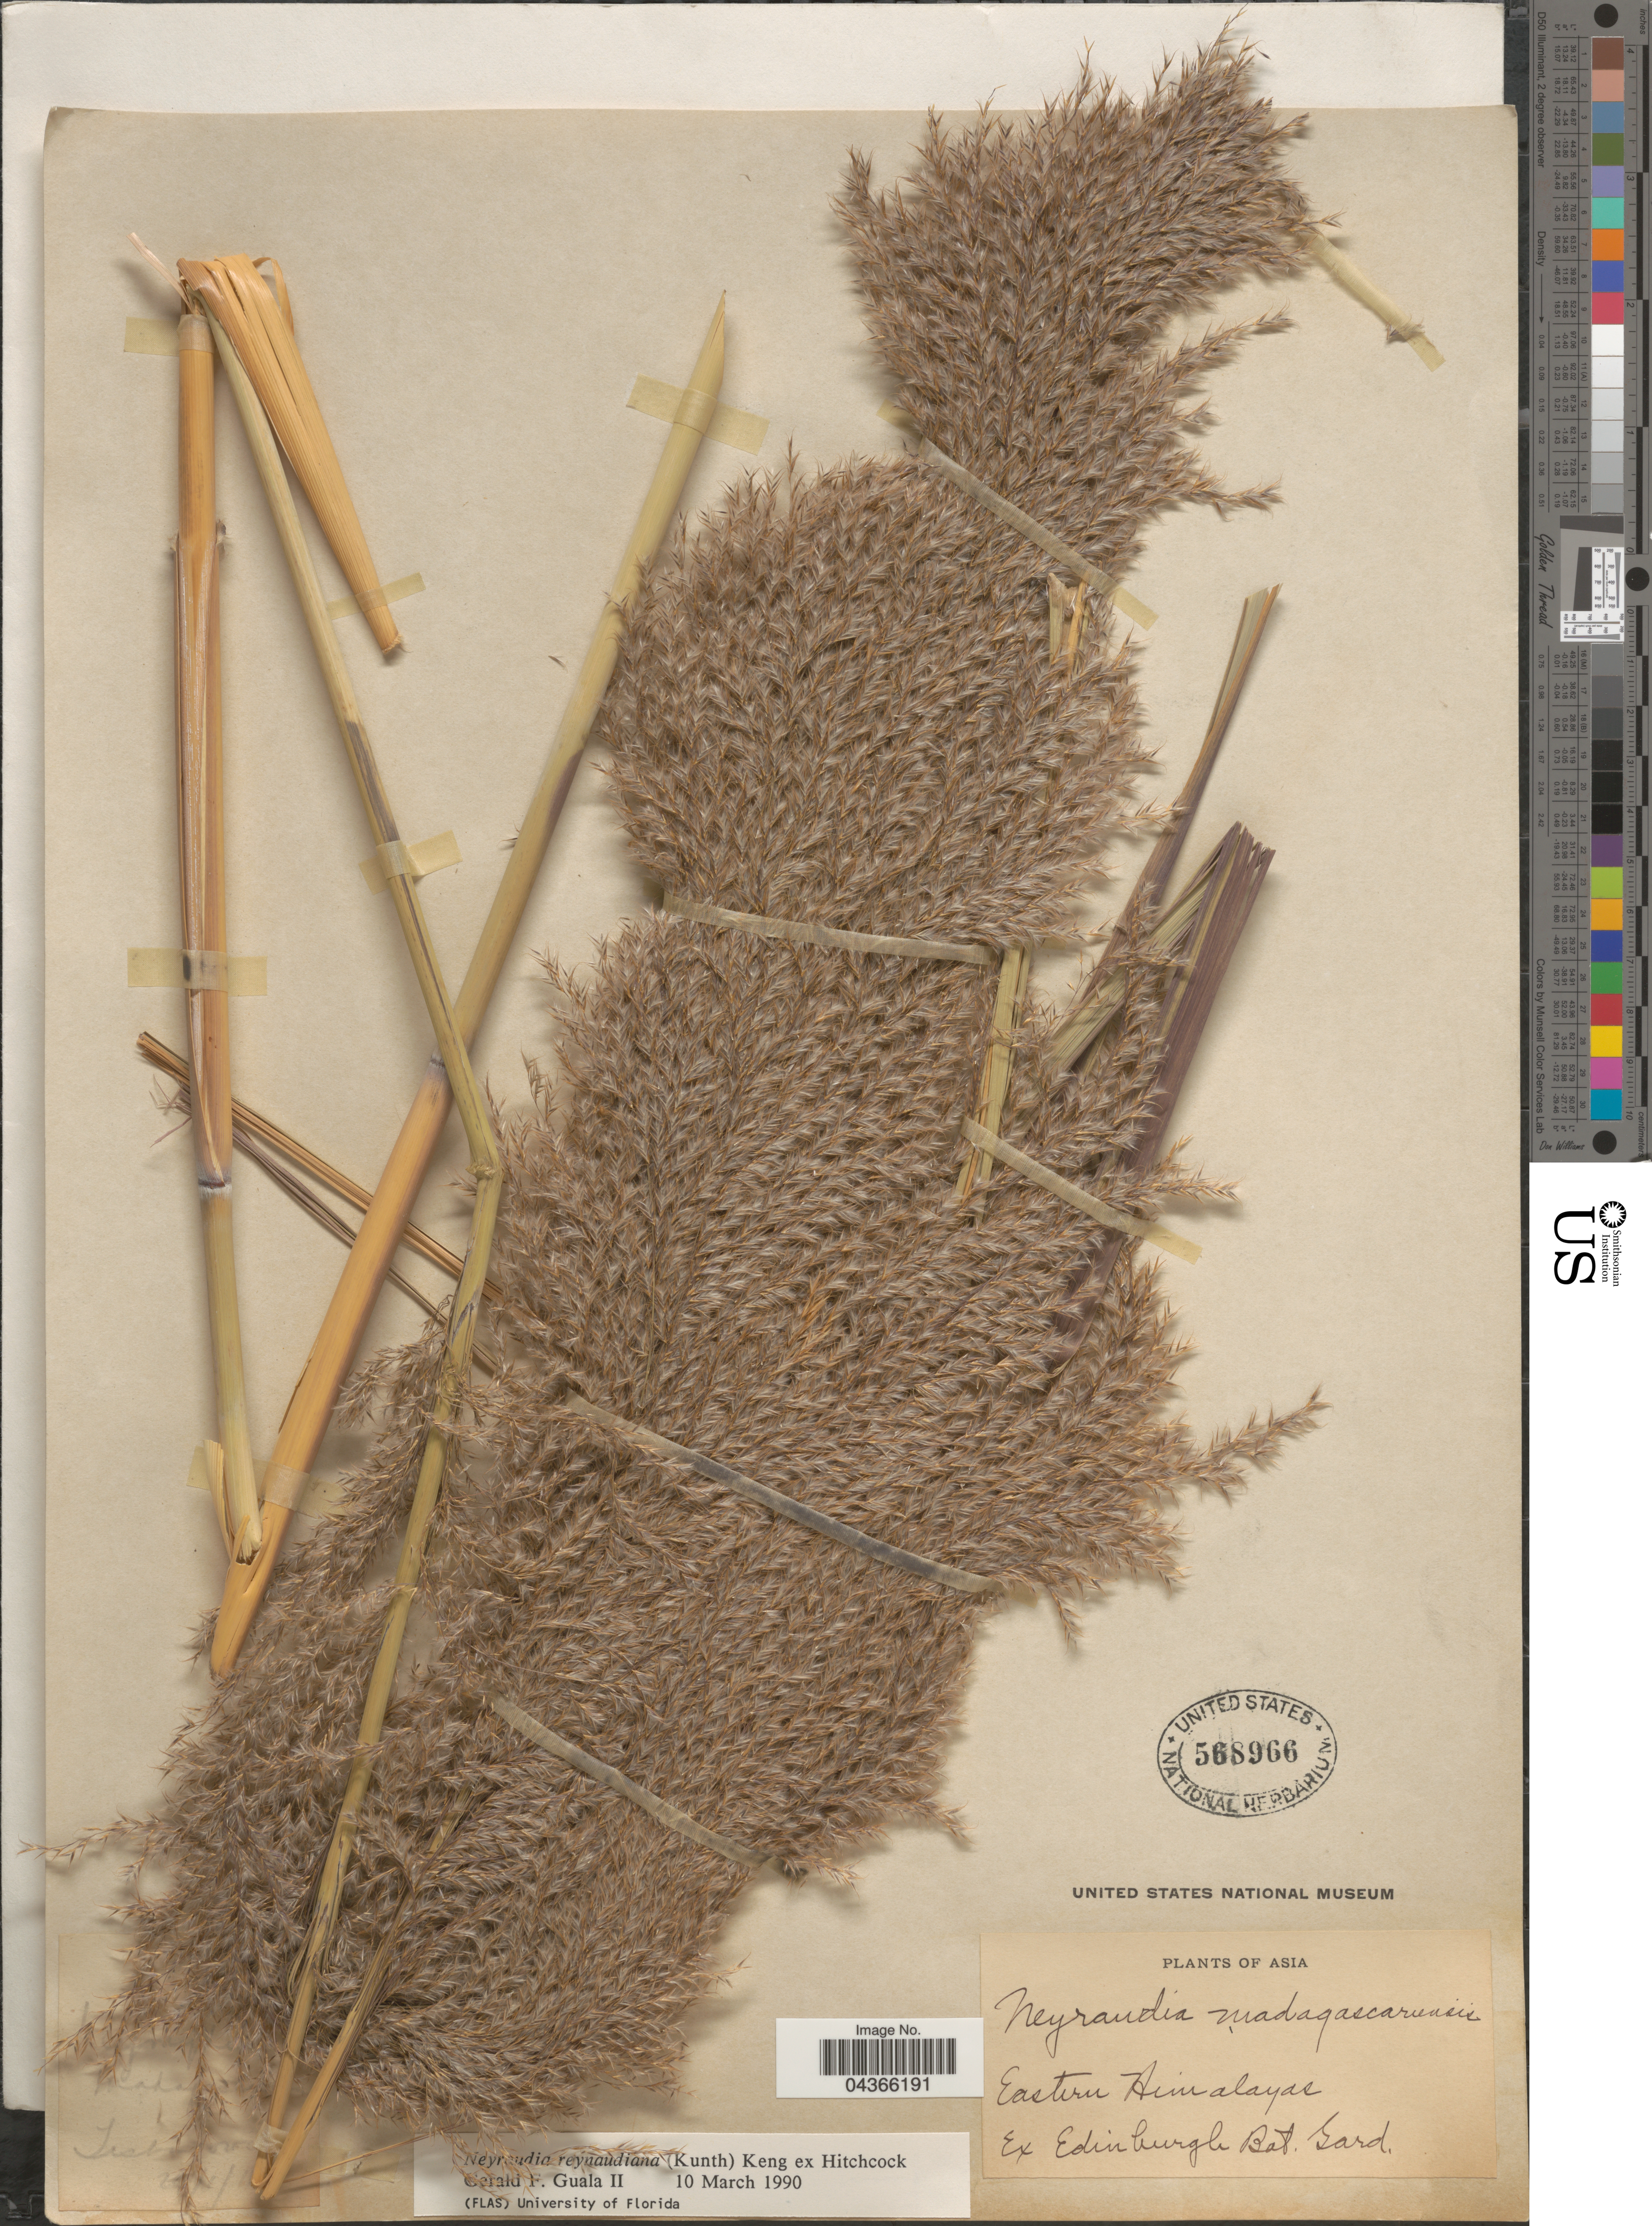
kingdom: Plantae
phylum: Tracheophyta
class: Liliopsida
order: Poales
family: Poaceae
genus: Neyraudia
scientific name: Neyraudia reynaudiana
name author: (Kunth) Keng ex Hitchc.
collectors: Royal Botanic Garden Edinburgh, Scotland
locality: Asia. Eastern Himalayas.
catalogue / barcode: US 568966